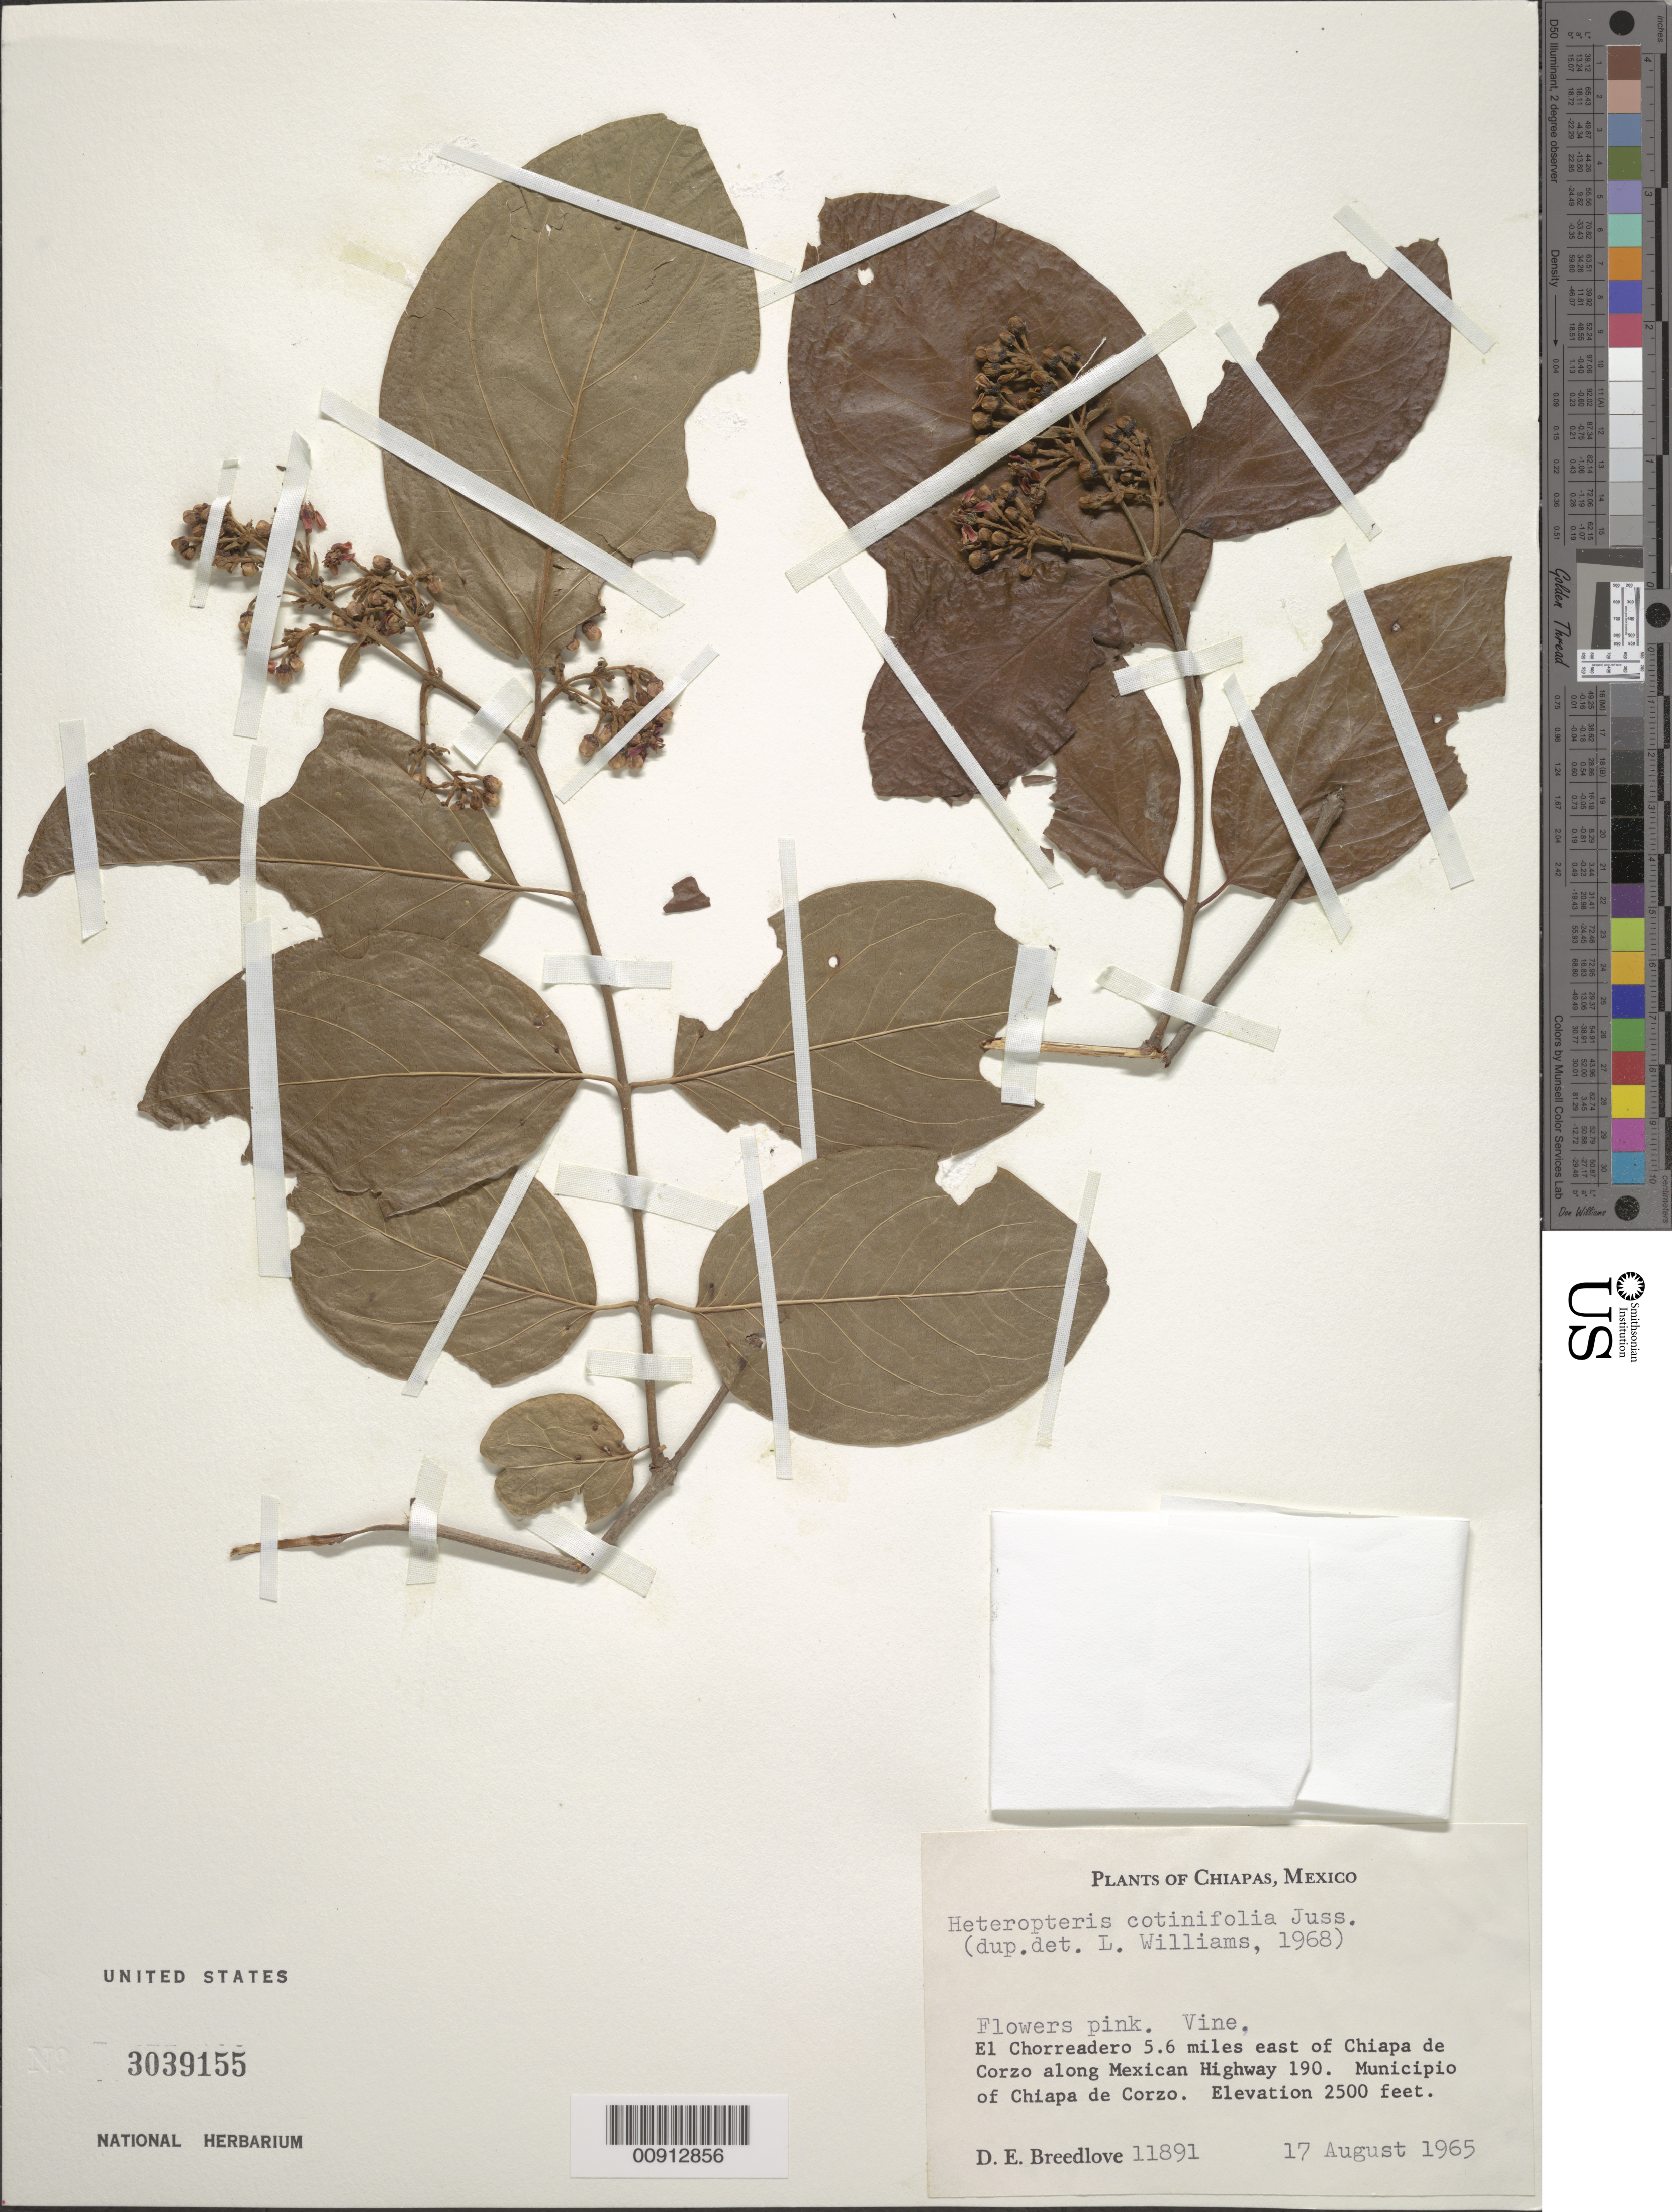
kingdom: Plantae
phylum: Tracheophyta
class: Magnoliopsida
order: Malpighiales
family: Malpighiaceae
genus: Heteropterys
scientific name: Heteropterys cotinifolia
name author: A. Juss.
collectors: D. E. Breedlove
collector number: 11891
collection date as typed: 17 Aug 1965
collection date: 1965-08-17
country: Mexico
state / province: Chiapas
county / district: Chiapa de Corzo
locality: El Chorreadero 5.6 miles east of Chiapa de Corzo along Mexican Highway 190. Municicpio of Chiapa de Corzo, Chiapas.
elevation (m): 762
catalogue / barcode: US 3039155